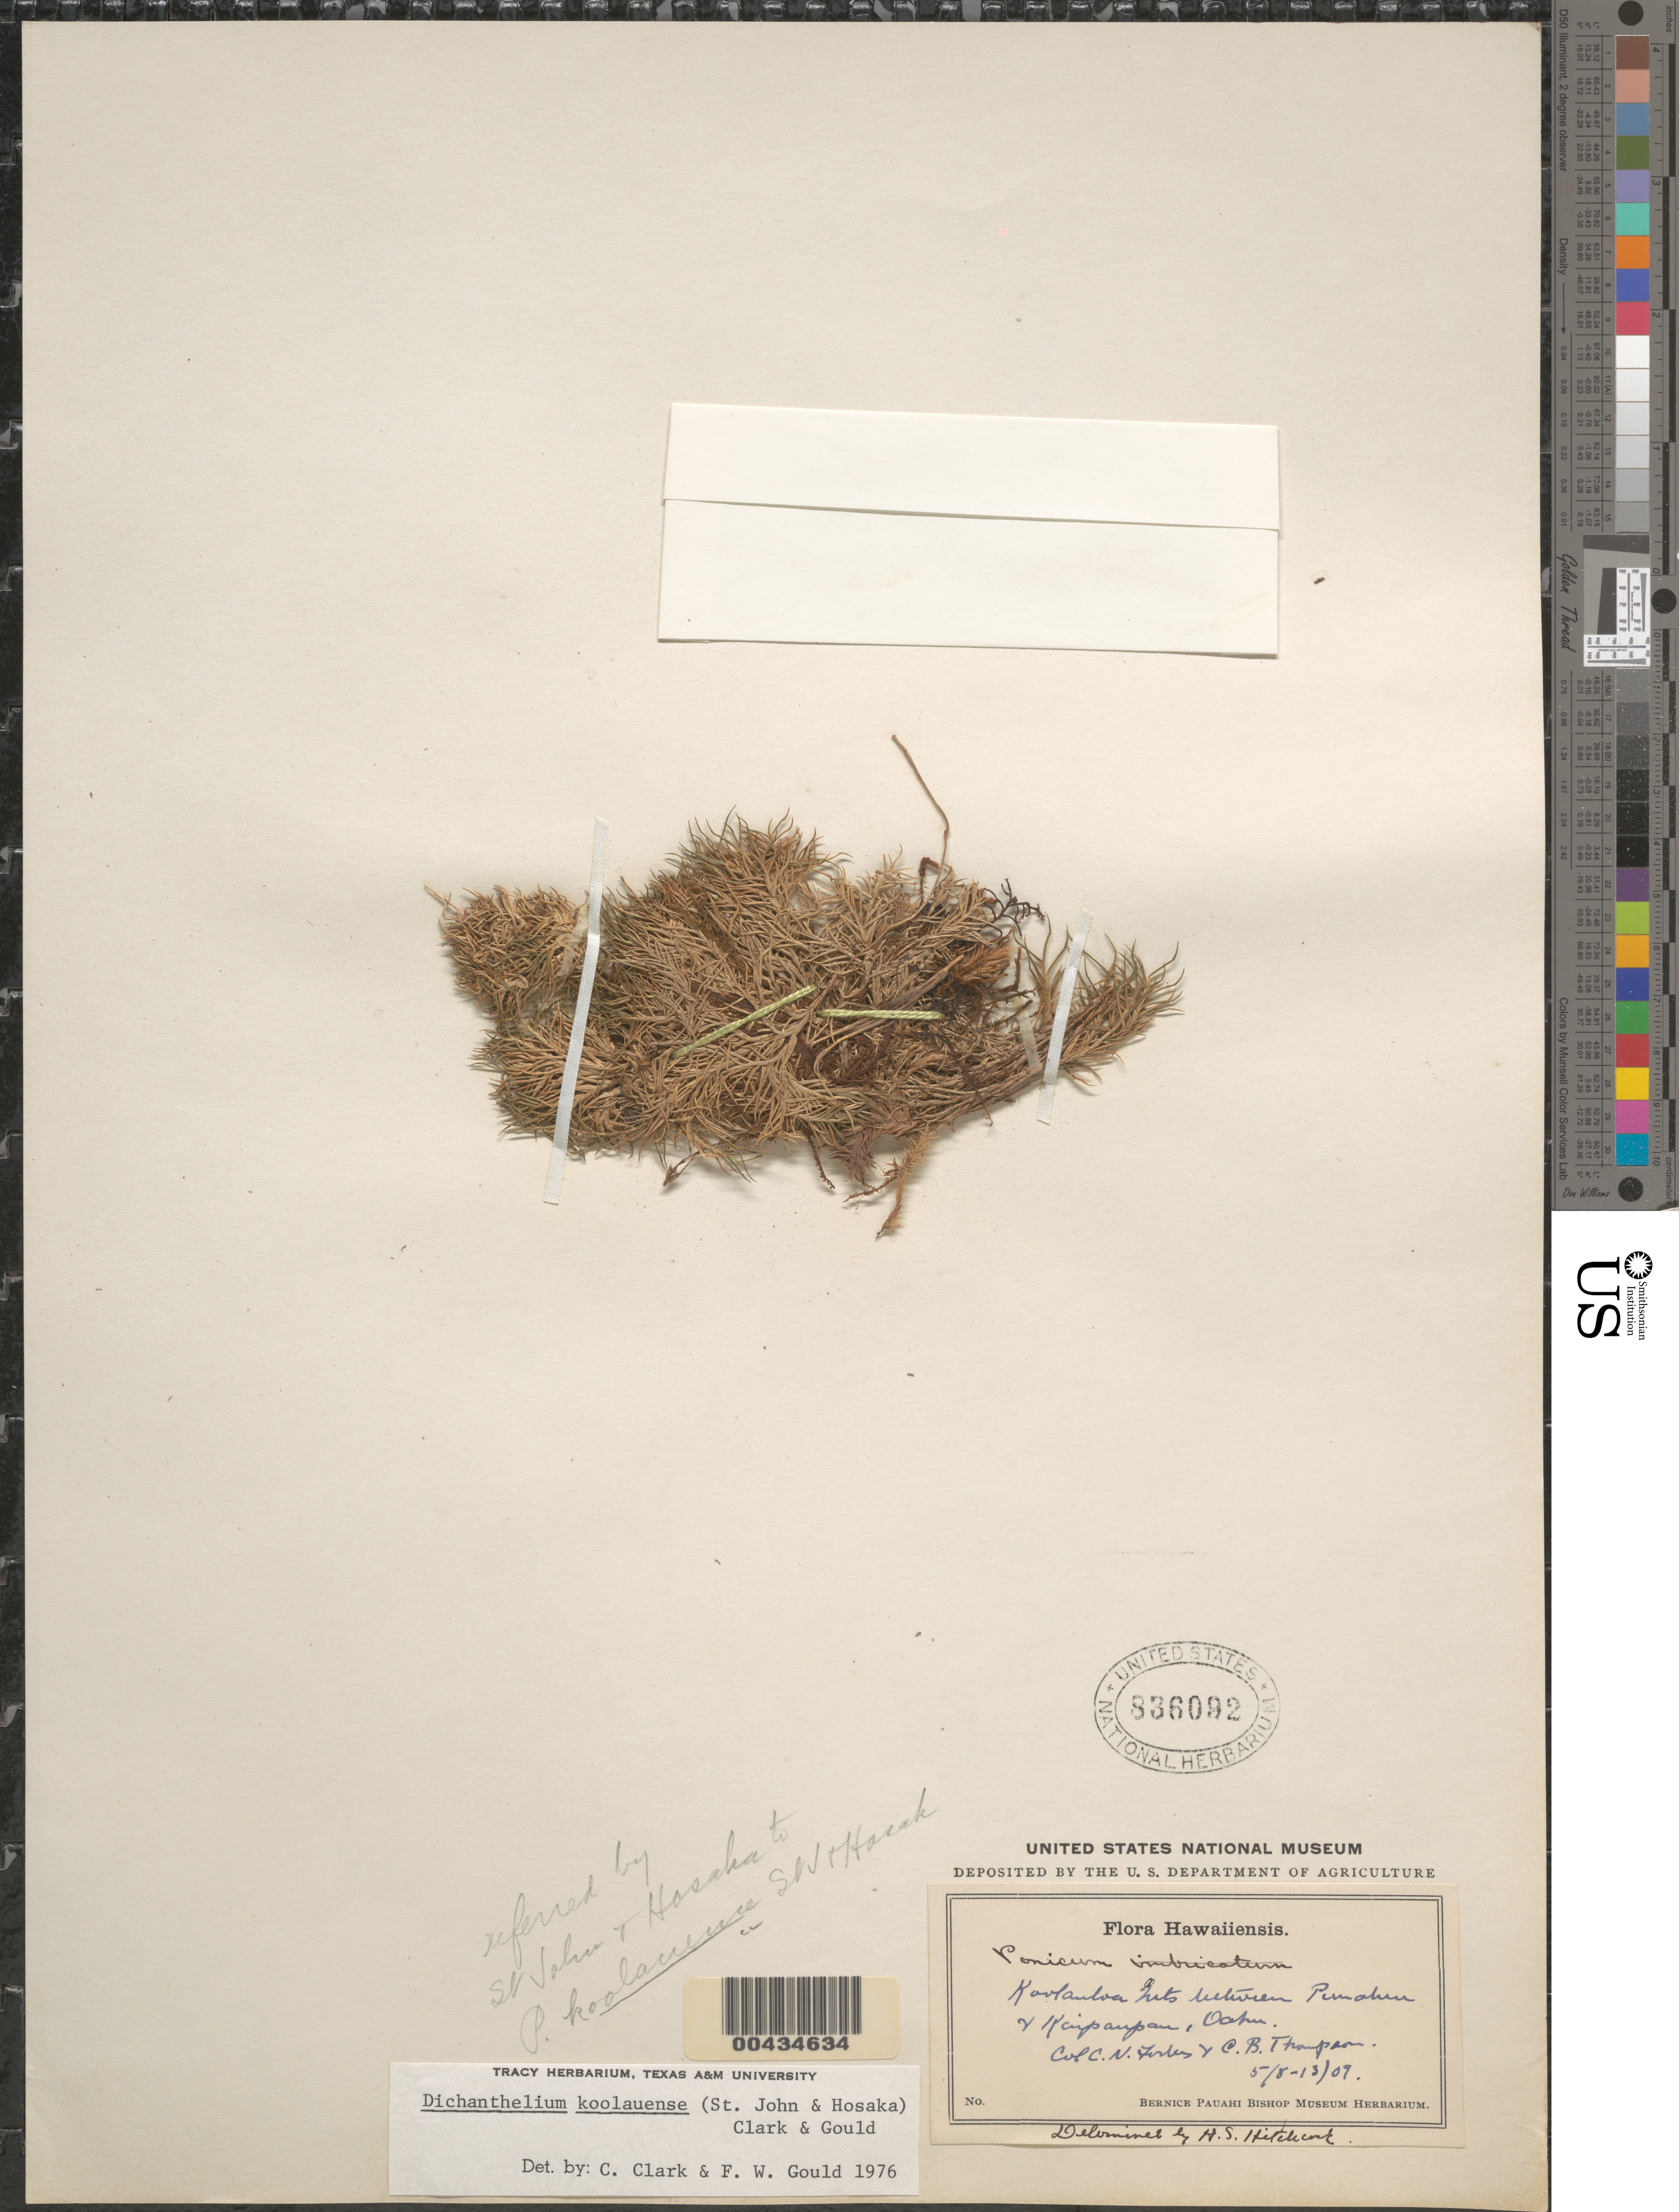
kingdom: Plantae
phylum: Tracheophyta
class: Liliopsida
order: Poales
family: Poaceae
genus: Dichanthelium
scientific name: Dichanthelium koolauense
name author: (H. St. John & Hosaka) C.A. Clark & Gould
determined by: Clark, C. A.; Gould, F. W.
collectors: C. N. Forbes & C. B. Thompson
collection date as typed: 8 May 1907 to 13 May 1907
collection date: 1907-05-08/1907-05-13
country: United States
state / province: Hawaii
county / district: Honolulu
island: Oahu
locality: Koolauloa Mountains between Punaluu and Kaipaupau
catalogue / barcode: US 836092